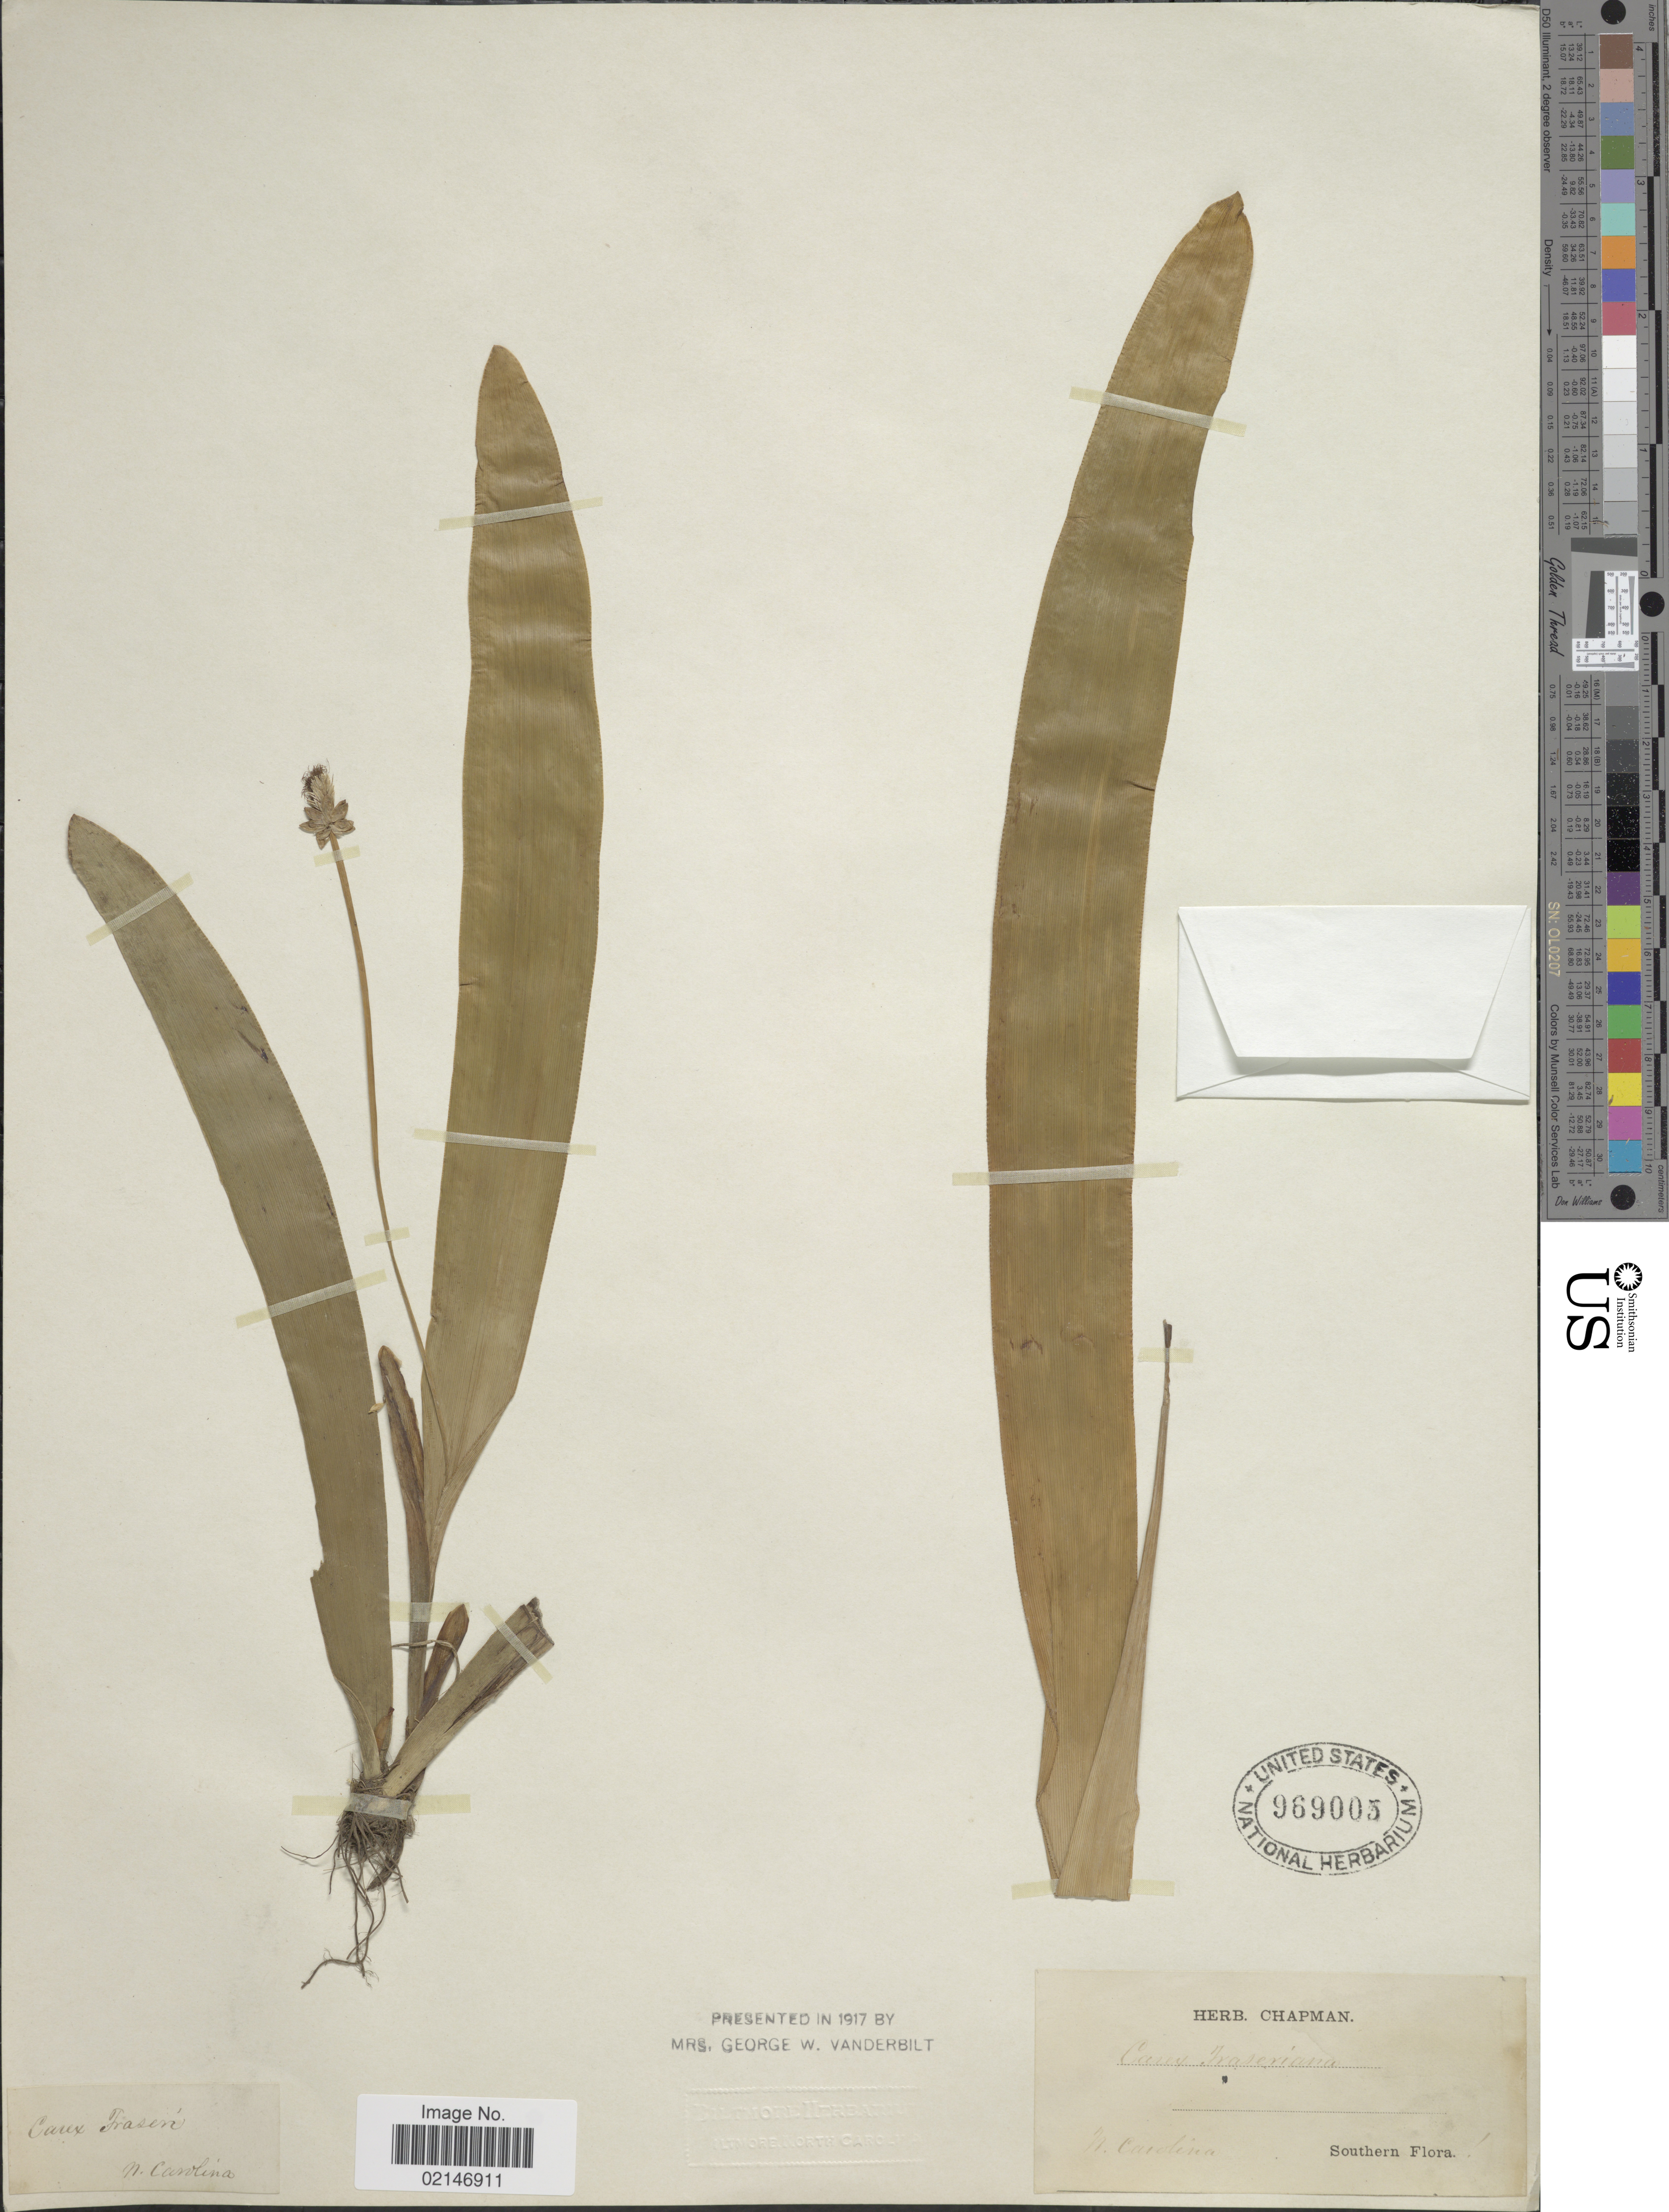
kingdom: Plantae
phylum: Tracheophyta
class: Liliopsida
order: Poales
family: Cyperaceae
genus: Carex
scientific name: Carex fraseriana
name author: Ker Gawl.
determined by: Strong, Mark T., (BOT), Smithsonian Institution - National Museum of Natural History (UNITED STATES)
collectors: ex herb. Chapman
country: United States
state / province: North Carolina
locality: Southern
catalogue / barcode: US 969005